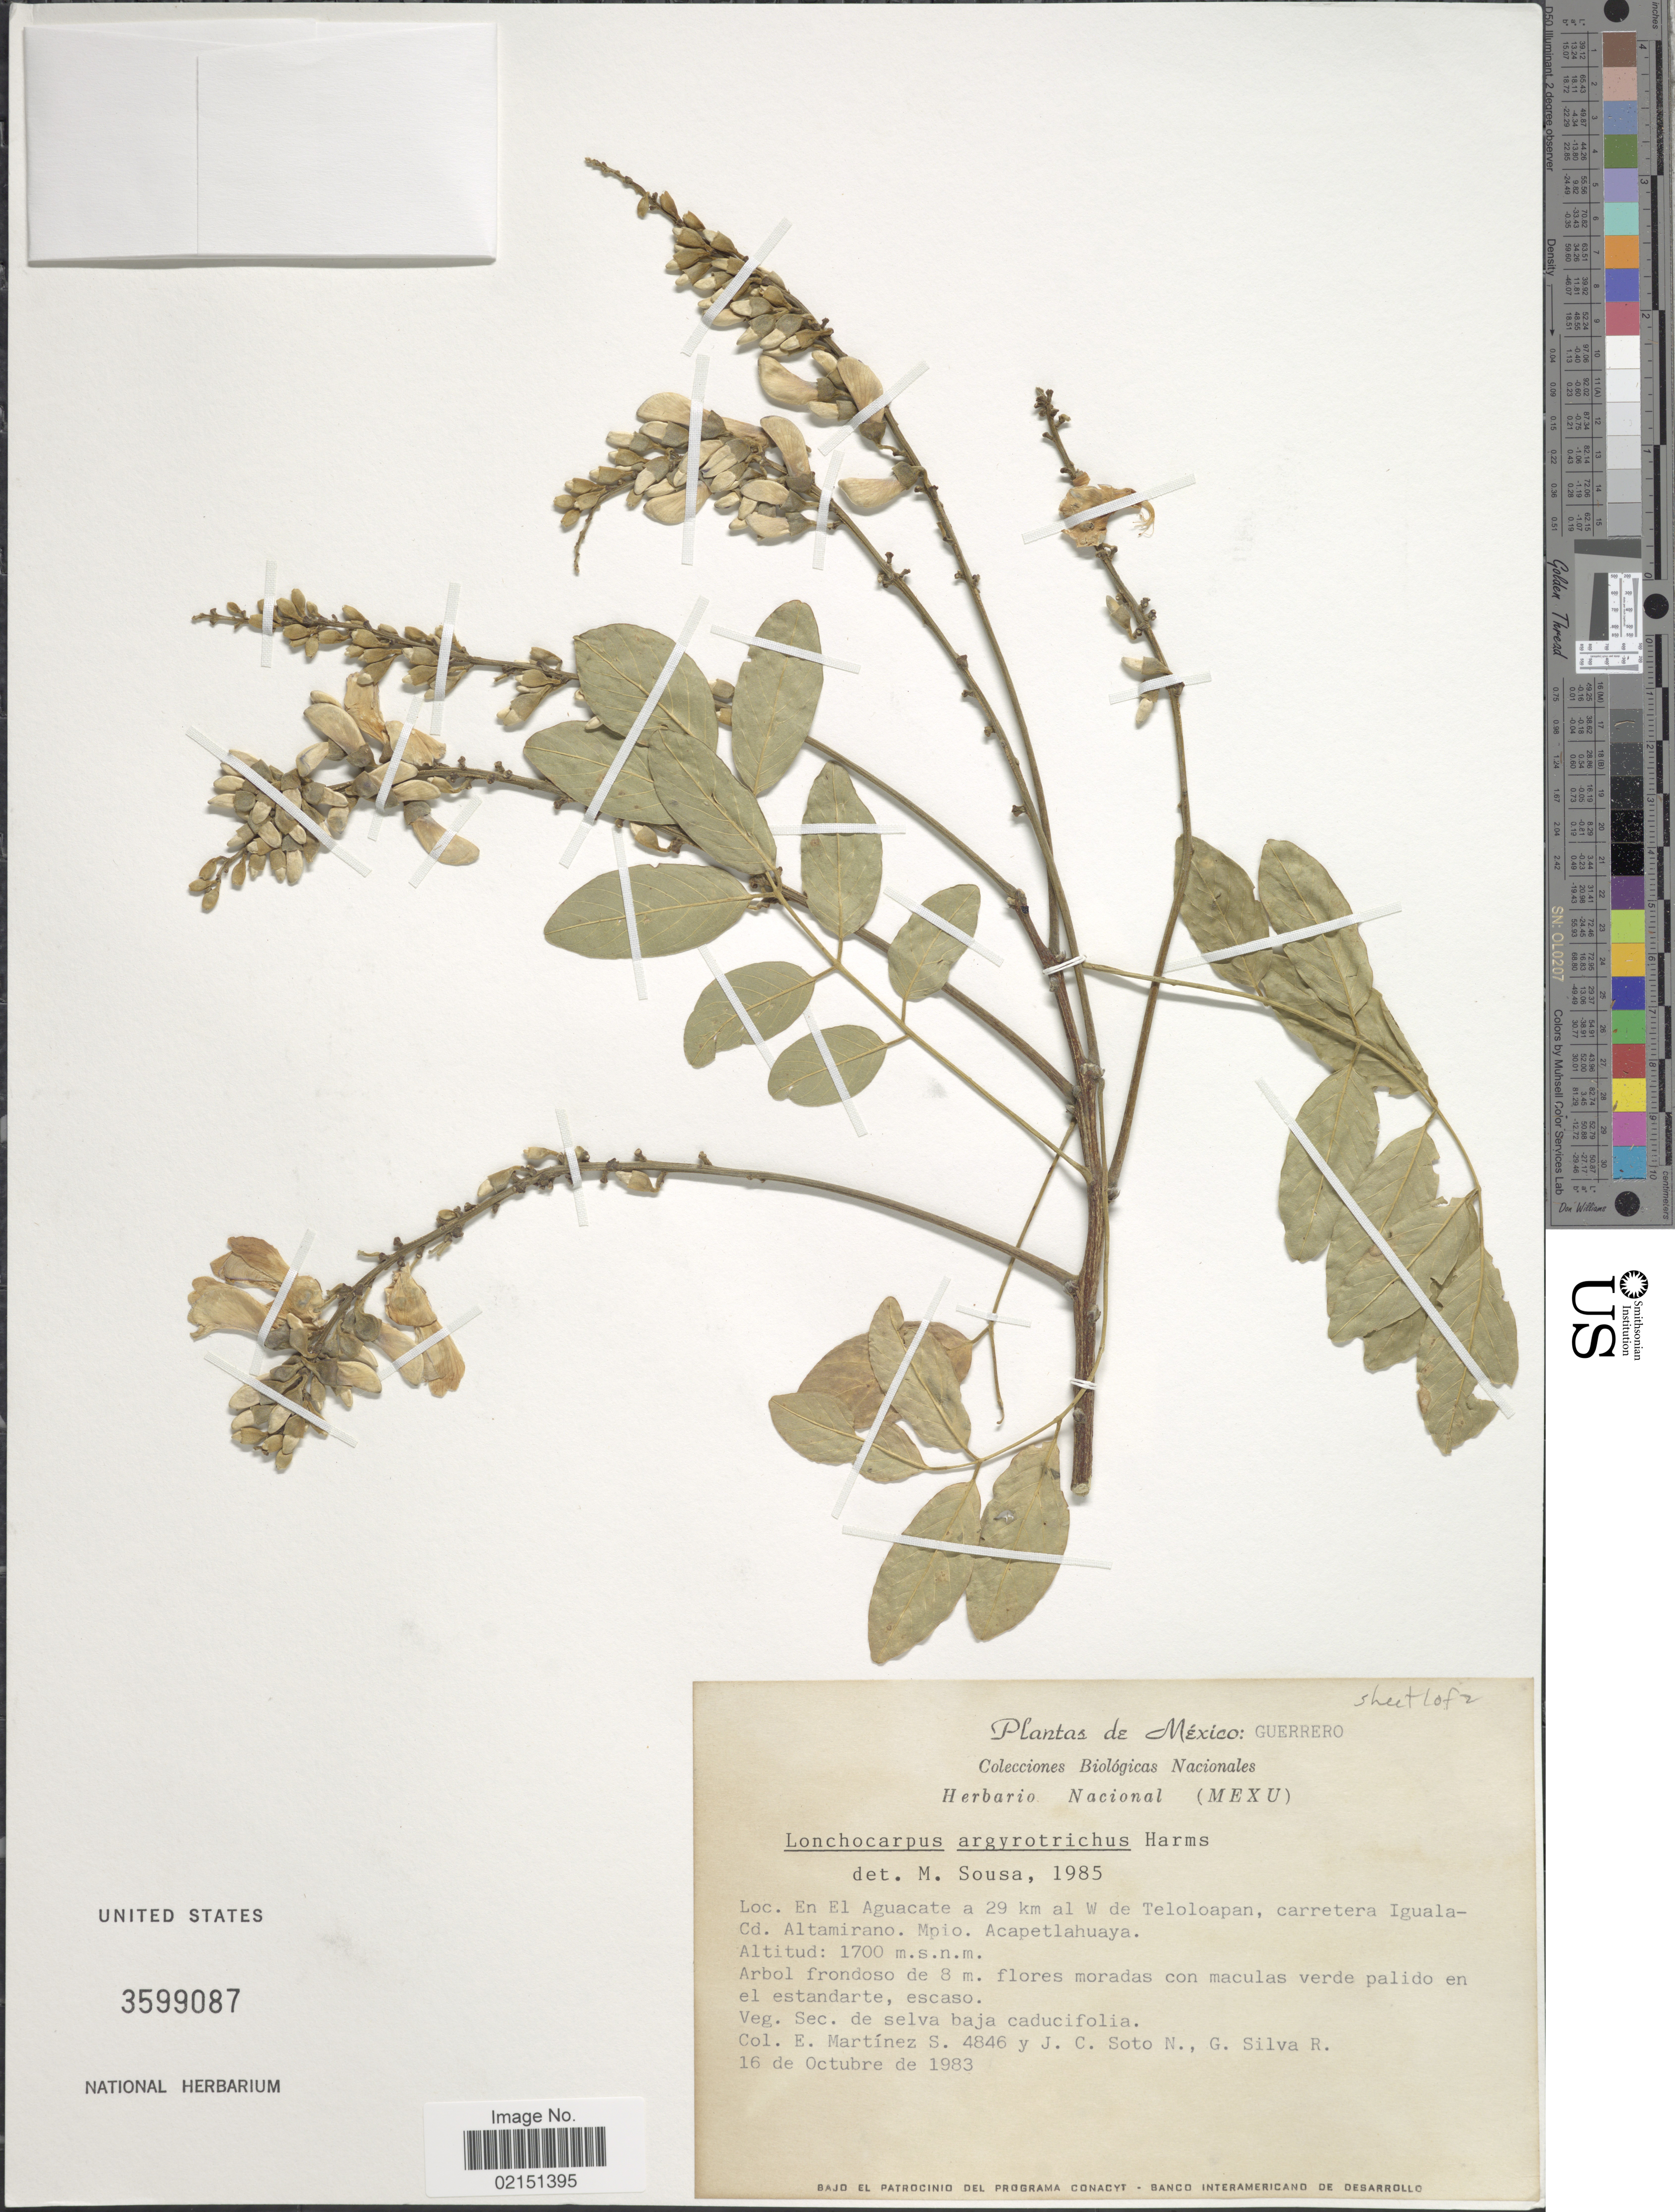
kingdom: Plantae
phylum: Tracheophyta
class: Magnoliopsida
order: Fabales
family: Fabaceae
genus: Lonchocarpus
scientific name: Lonchocarpus argyrotrichus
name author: Harms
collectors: E. M. Martínez S., J. C. Soto Núñez & G. Silva R.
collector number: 4846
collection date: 1983-10-16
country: Mexico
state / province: Guerrero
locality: En El Aguacate a 29 km al W de Teloloapan, carretera Iguala Cd. Altamirano, Mpio. Acatpetlahuaya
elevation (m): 1700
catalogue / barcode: US 3599087